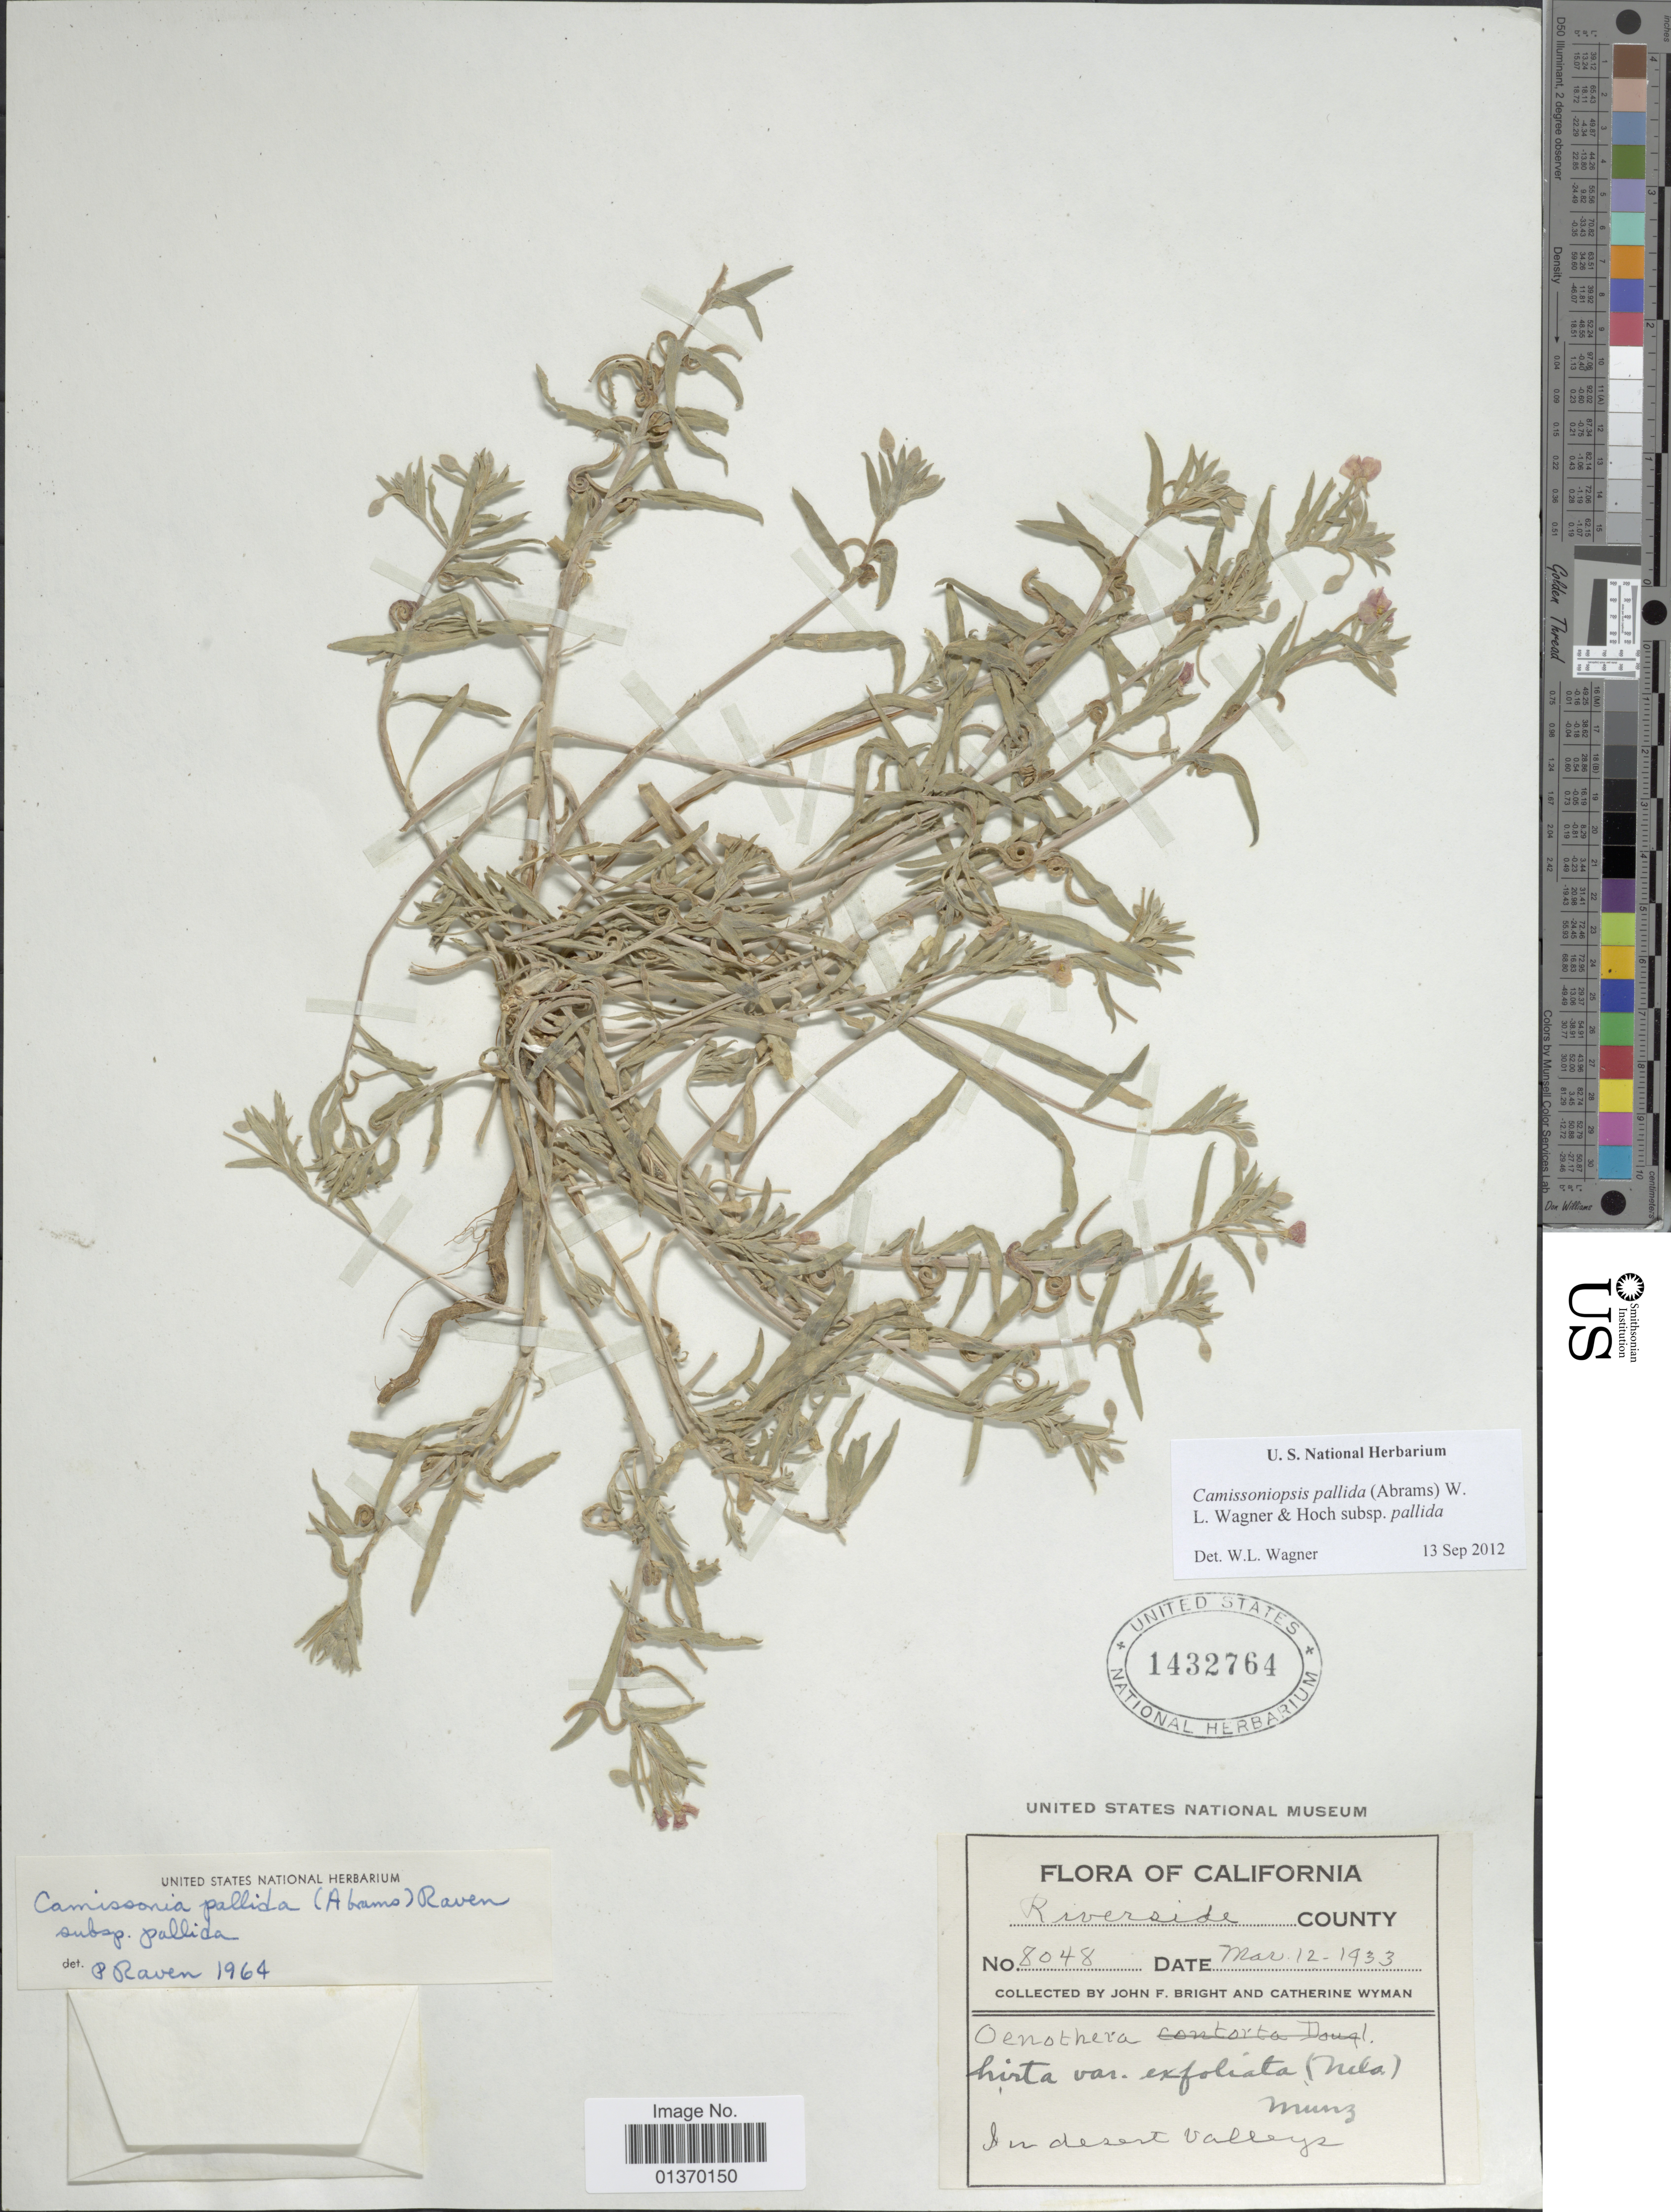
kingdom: Plantae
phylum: Tracheophyta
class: Magnoliopsida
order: Myrtales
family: Onagraceae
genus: Camissoniopsis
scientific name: Camissoniopsis pallida subsp. pallida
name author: (Abrams) W.L. Wagner & Hoch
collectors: J. Bright & C. Wyman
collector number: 8048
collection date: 1933-03-12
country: United States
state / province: California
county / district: Riverside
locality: Riverside County, In desert valleys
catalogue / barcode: US 1432764